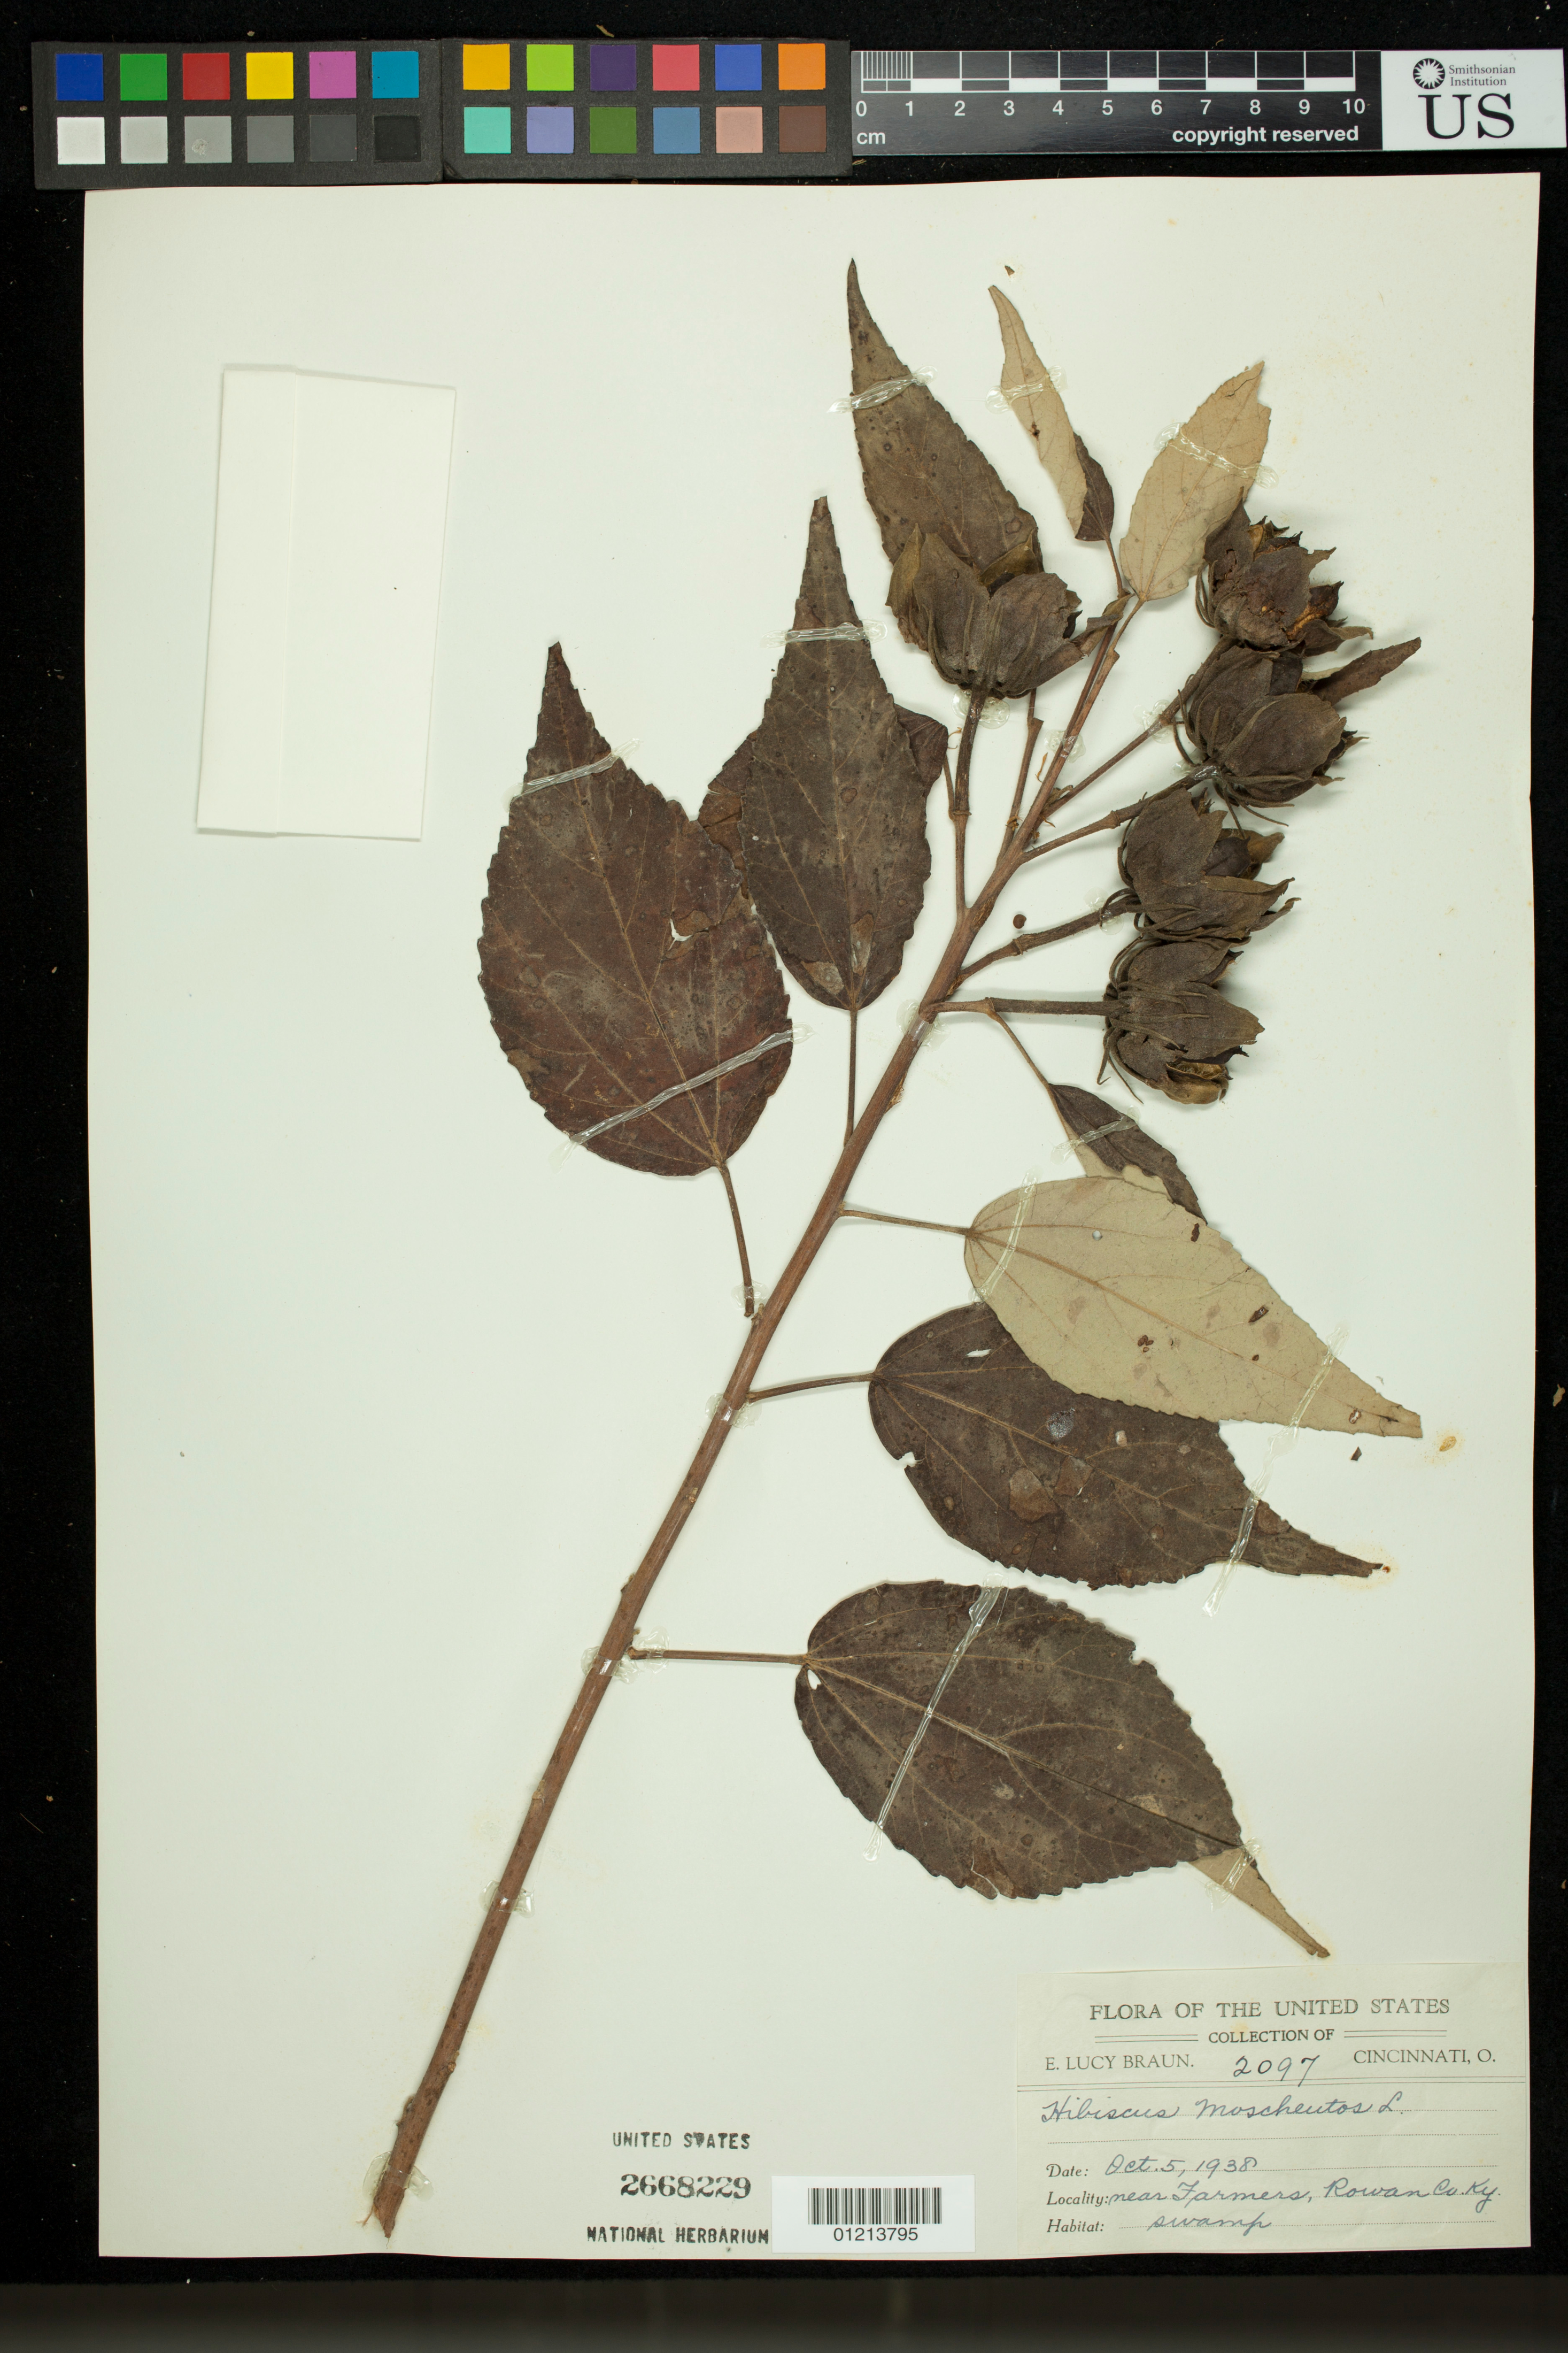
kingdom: Plantae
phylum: Tracheophyta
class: Magnoliopsida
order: Malvales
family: Malvaceae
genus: Hibiscus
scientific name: Hibiscus moscheutos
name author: L.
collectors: E. L. Braun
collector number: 2097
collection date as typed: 10 May 1938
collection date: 1938-05-10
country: United States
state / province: Kentucky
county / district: Rowan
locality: Near Farmers, Rowan Co. Ky. Swamp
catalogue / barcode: US 2668229